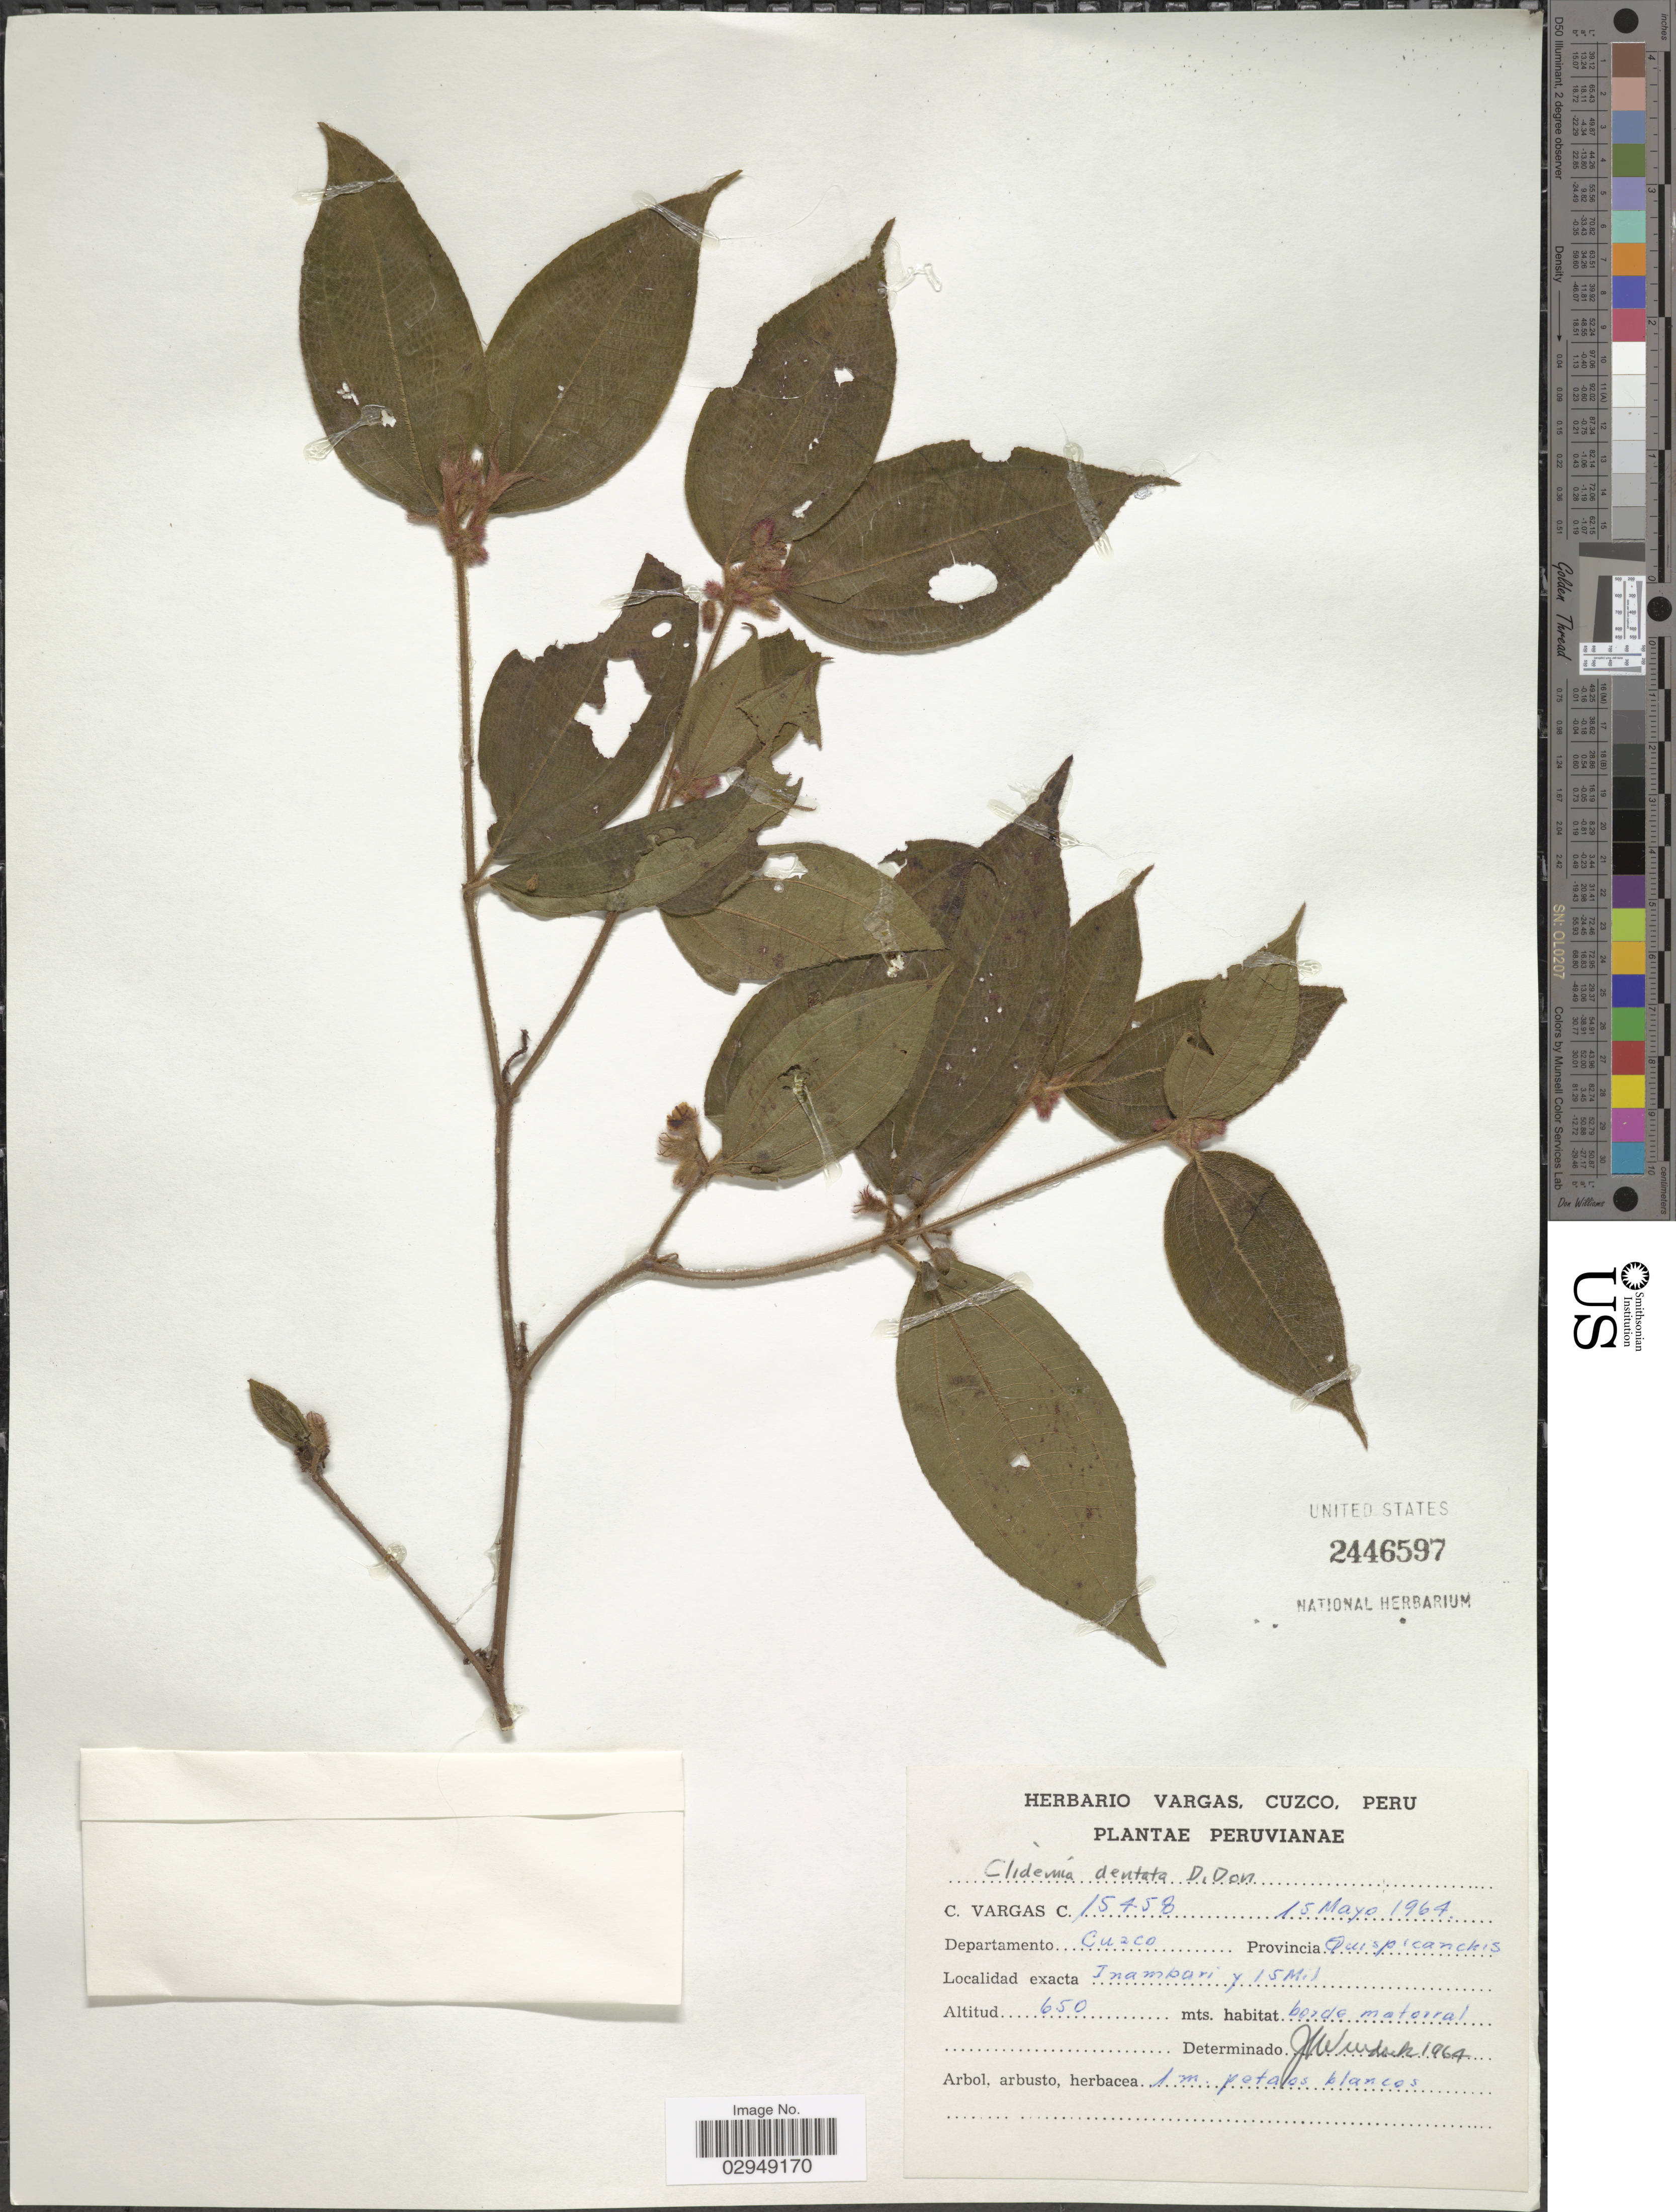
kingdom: Plantae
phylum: Tracheophyta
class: Magnoliopsida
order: Myrtales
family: Melastomataceae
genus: Clidemia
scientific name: Clidemia dentata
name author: D. Don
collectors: C. Vargas Calderón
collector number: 15458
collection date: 1964-05-15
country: Peru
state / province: Cusco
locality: Departamento Cuzco, Provincia Quispicanchis, Inambari y 15 Mil.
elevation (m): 650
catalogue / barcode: US 2446597